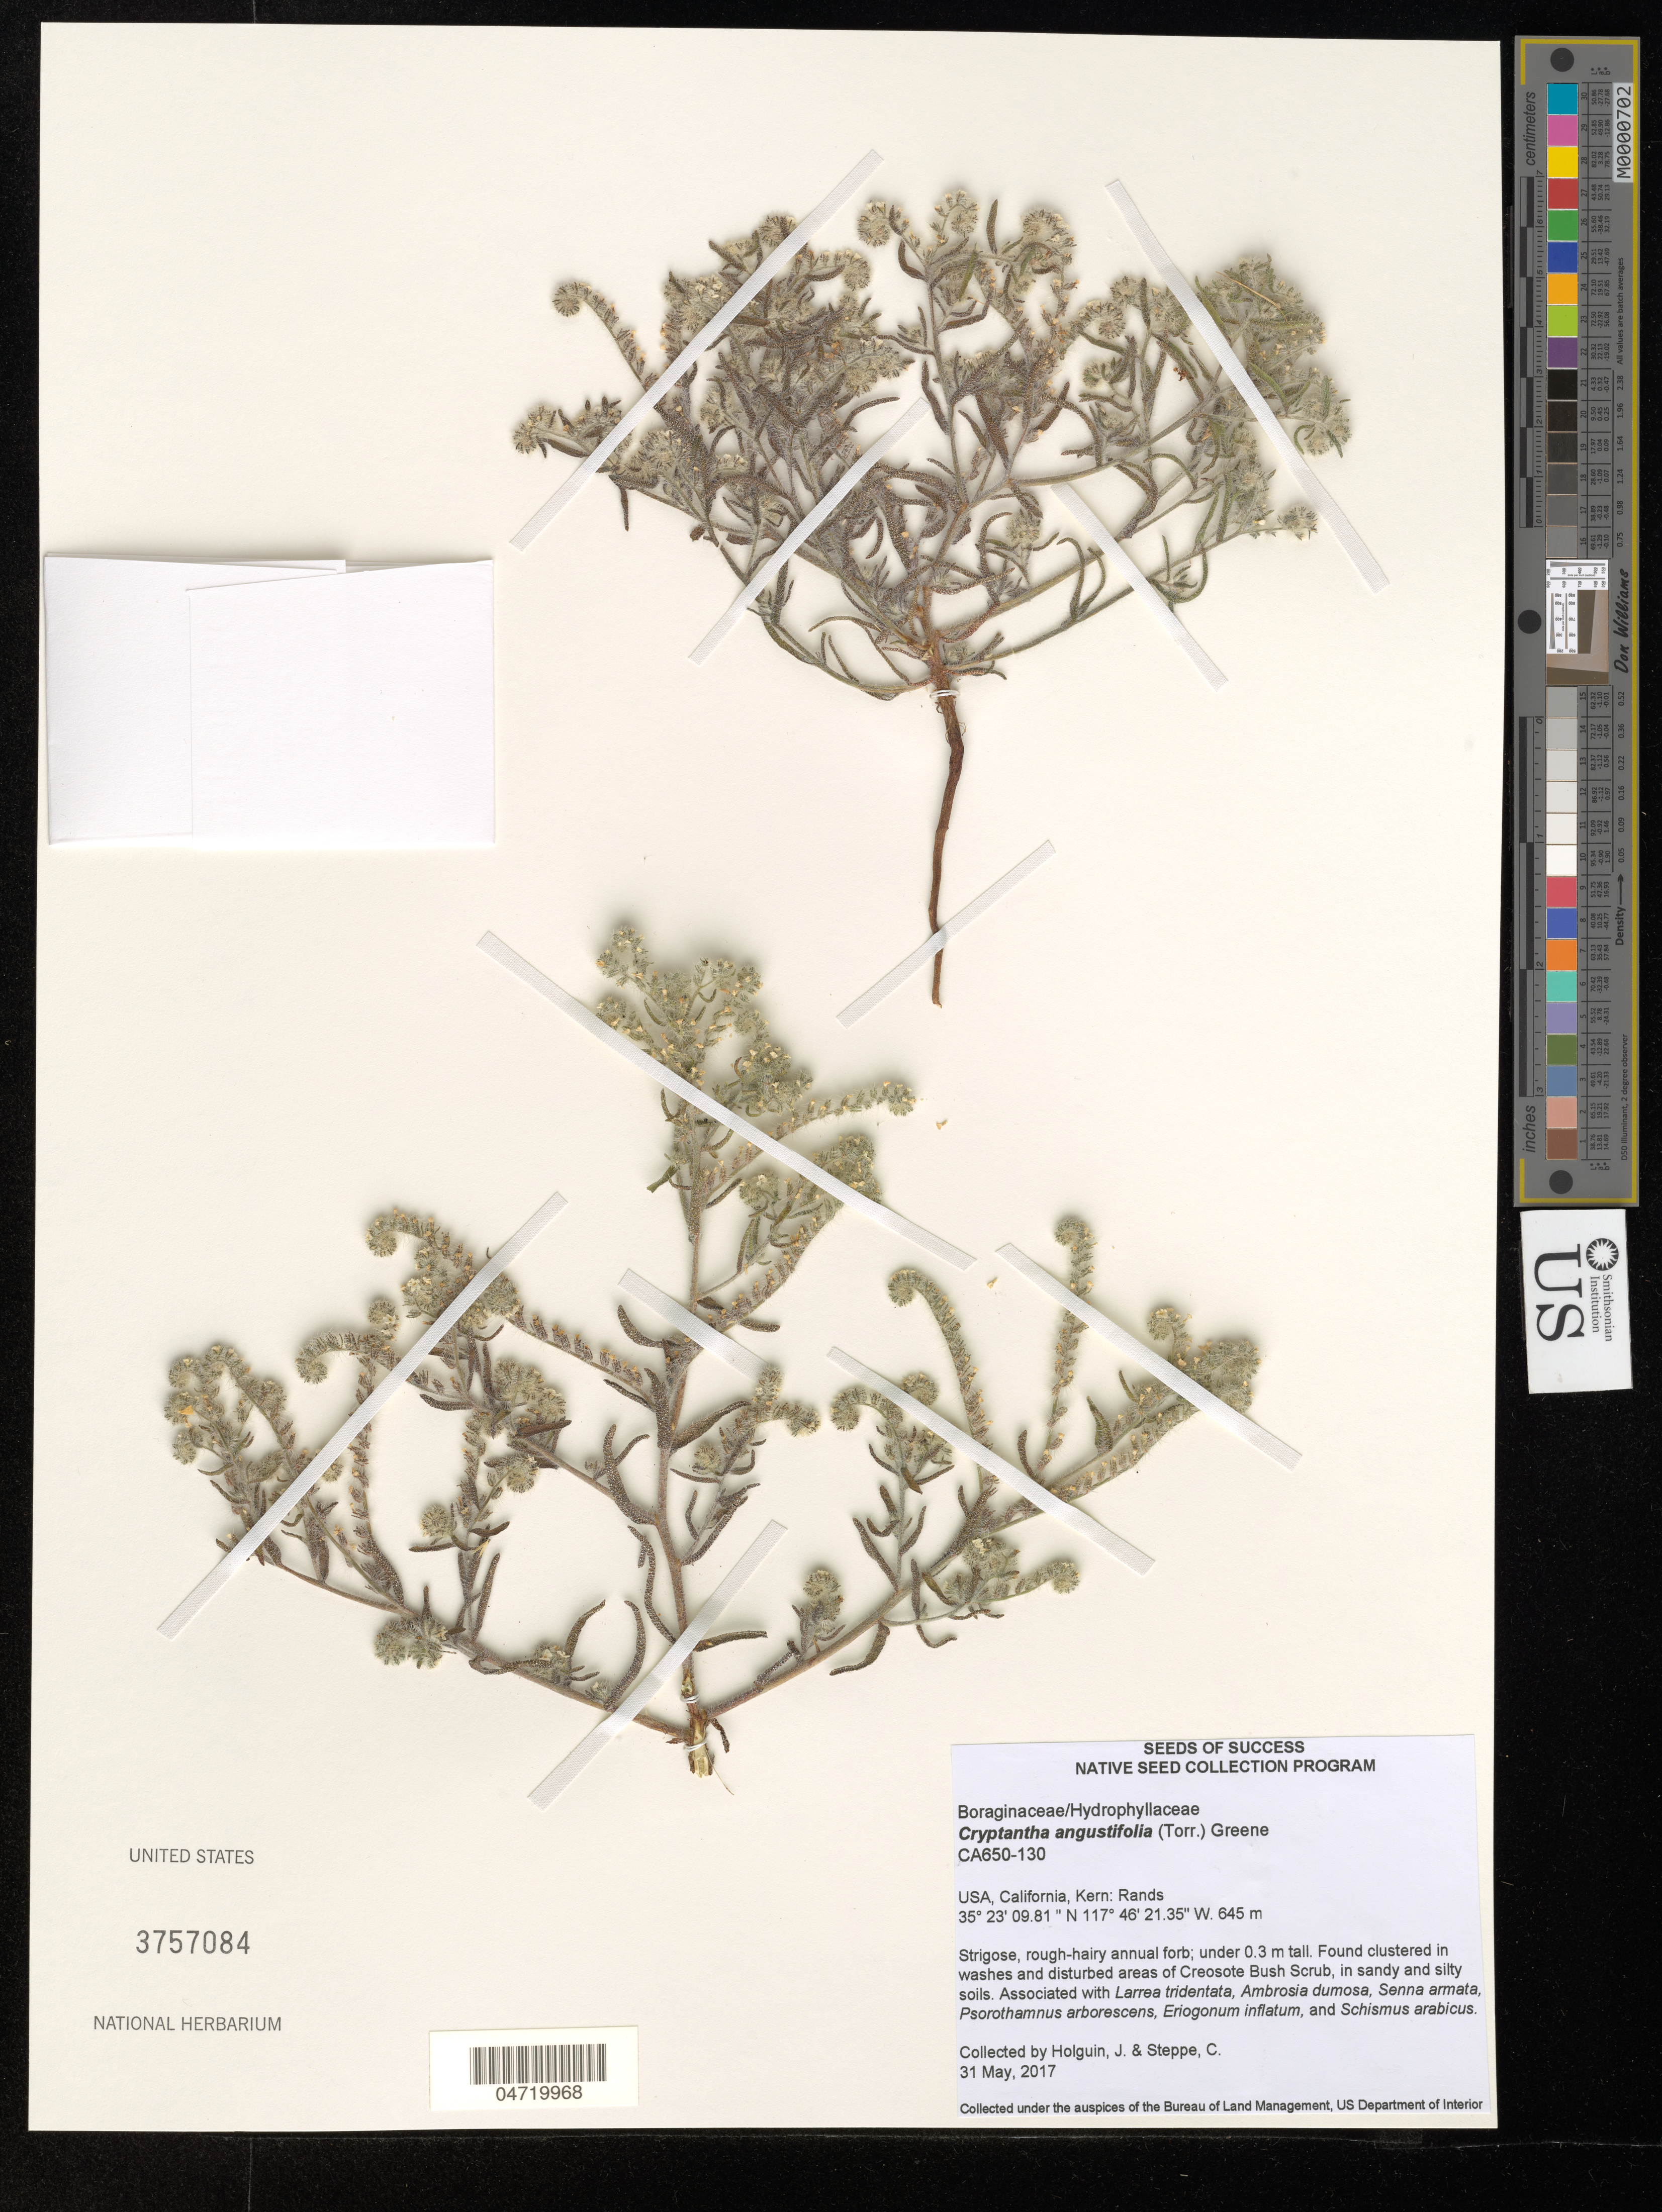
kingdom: Plantae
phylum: Tracheophyta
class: Magnoliopsida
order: Boraginales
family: Boraginaceae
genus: Cryptantha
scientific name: Cryptantha angustifolia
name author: (Torr.) Greene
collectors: J. Holguin & C. Steppe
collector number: CA650-130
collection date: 2017-05-31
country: United States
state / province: California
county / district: Kern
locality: Kern: Rands.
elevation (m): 645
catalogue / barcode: US 3757084